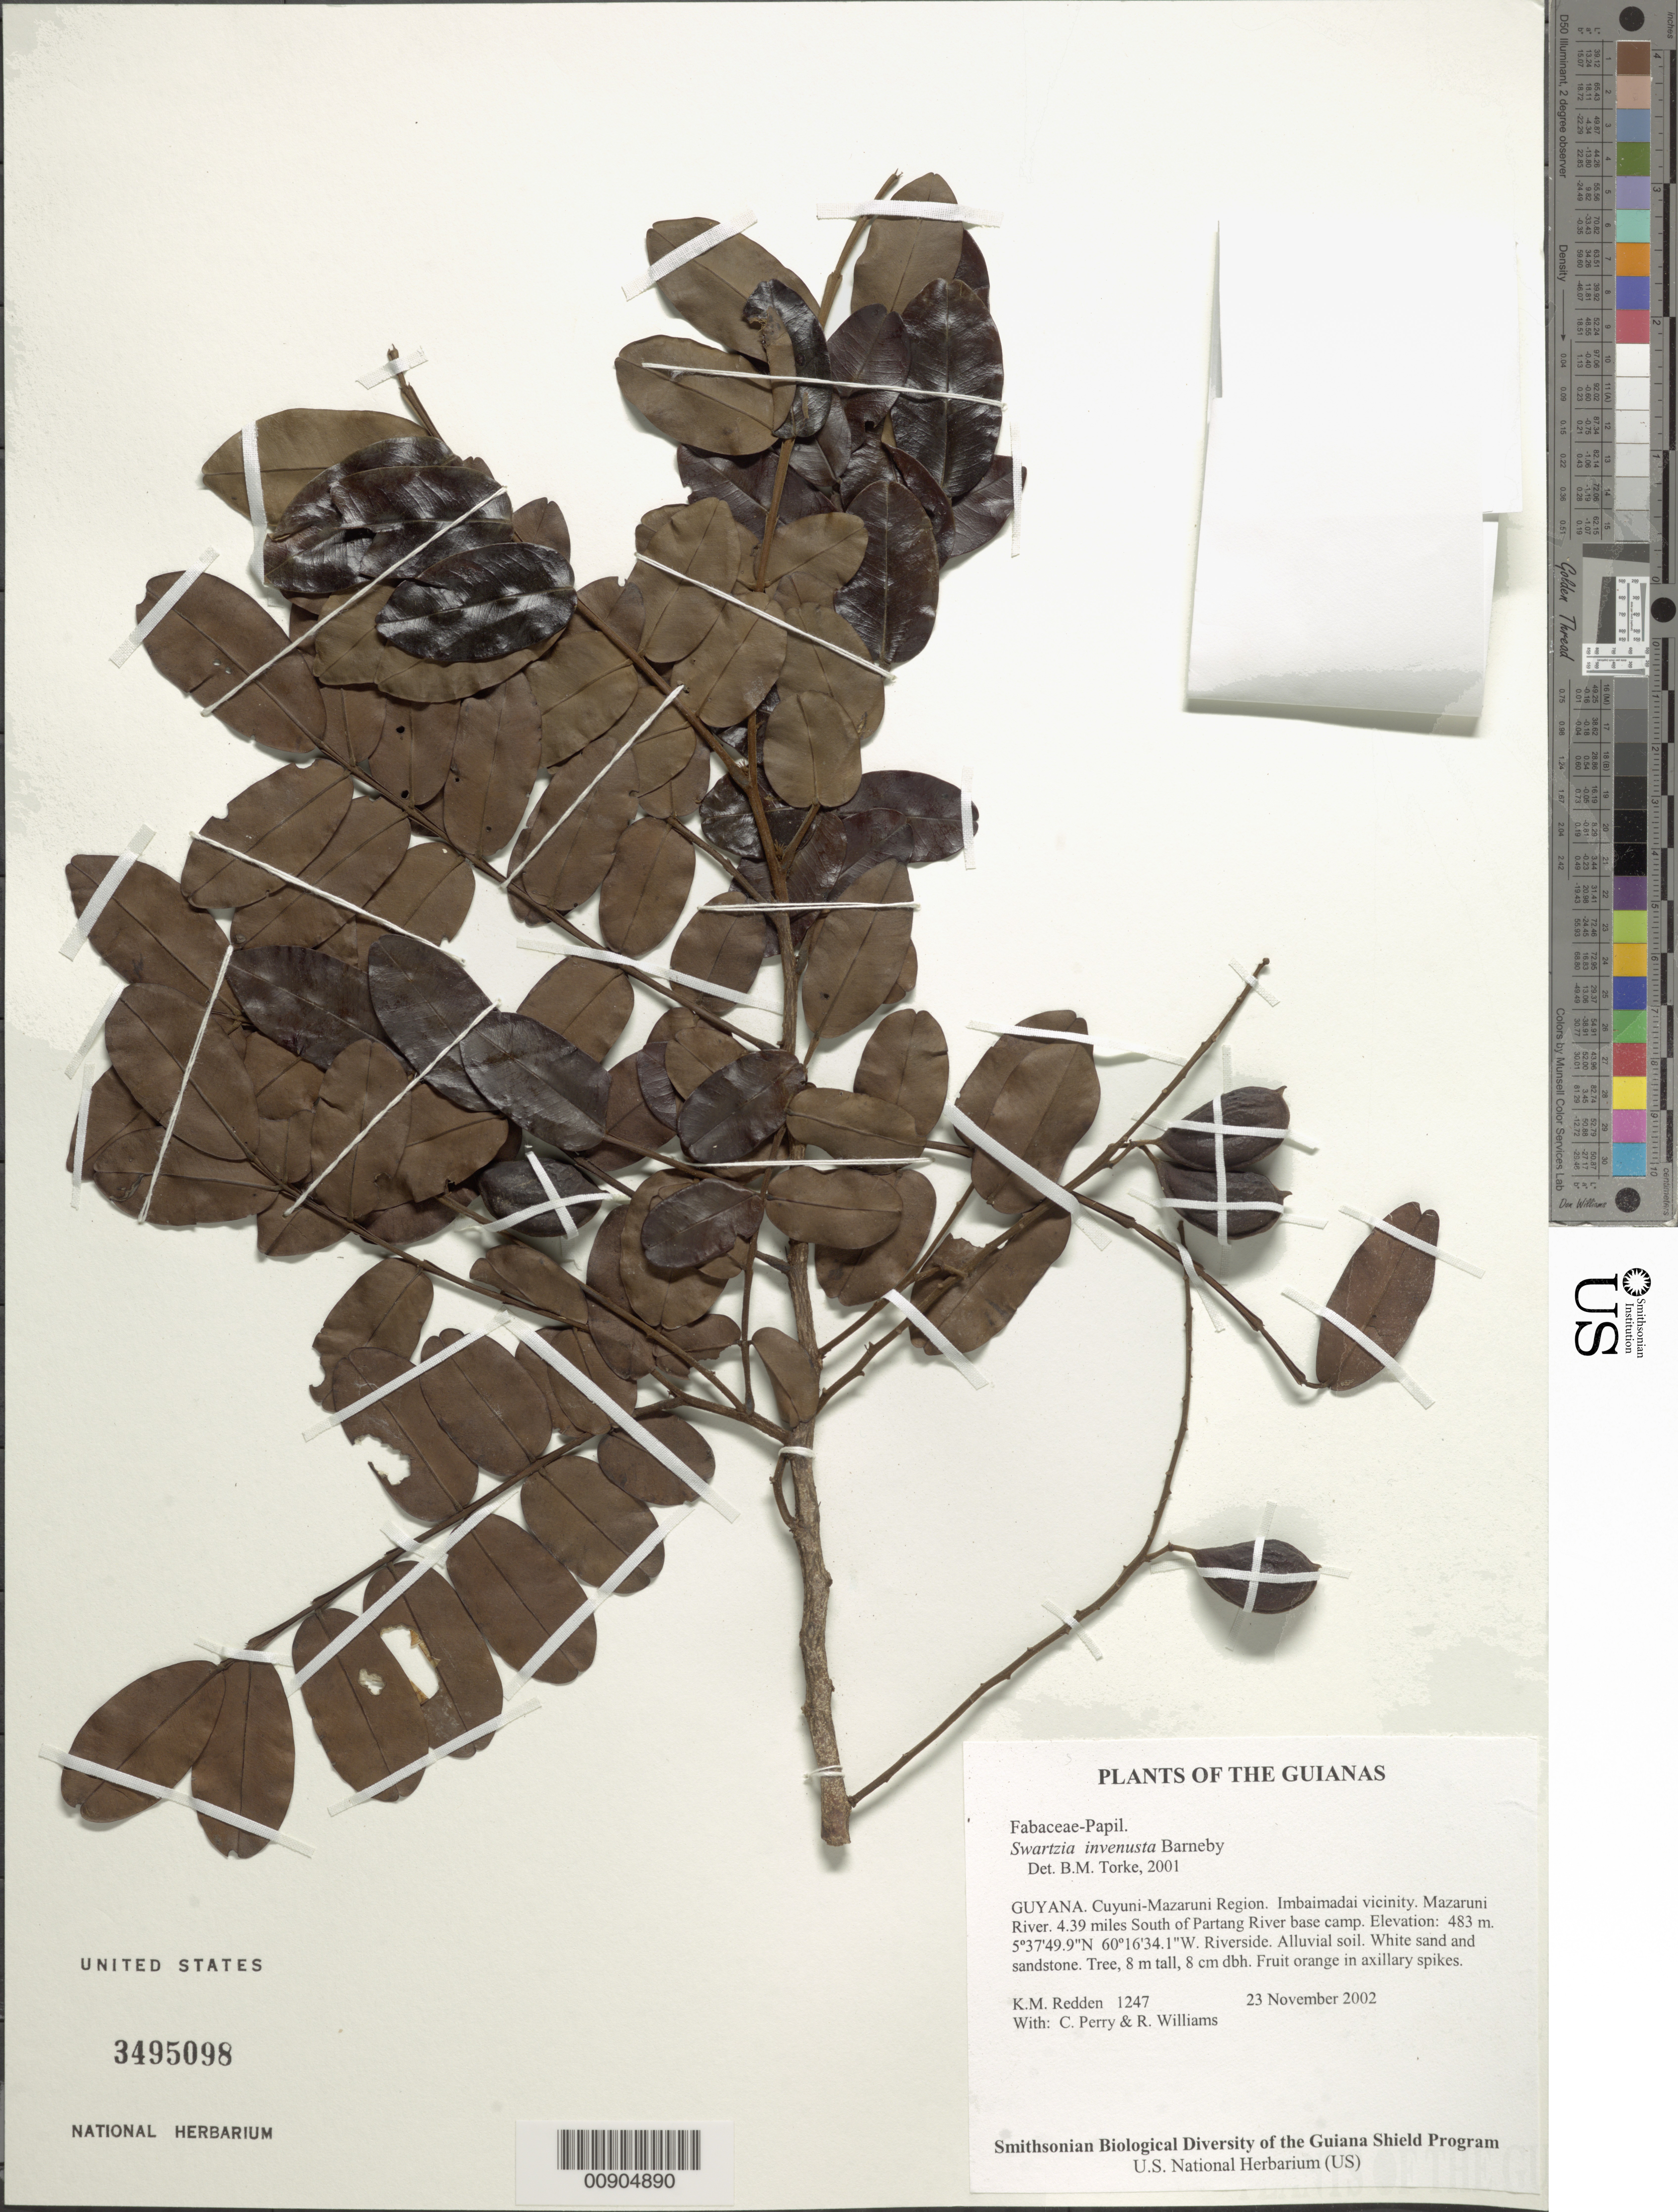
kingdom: Plantae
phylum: Tracheophyta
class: Magnoliopsida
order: Fabales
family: Fabaceae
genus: Swartzia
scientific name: Swartzia invenusta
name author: Barneby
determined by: Torke, B. M., (MO)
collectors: K. M. Redden, C. Perry & R. Williams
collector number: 1247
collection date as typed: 23 November 2002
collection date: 2002-11-23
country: Guyana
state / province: Cuyuni-Mazaruni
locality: Imbaimadai vicinity. Mazaruni River. 4.39 miles South of Partang River base camp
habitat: Riverside. Alluvial soil. White sand and sandstone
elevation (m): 483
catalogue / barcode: US 3495098